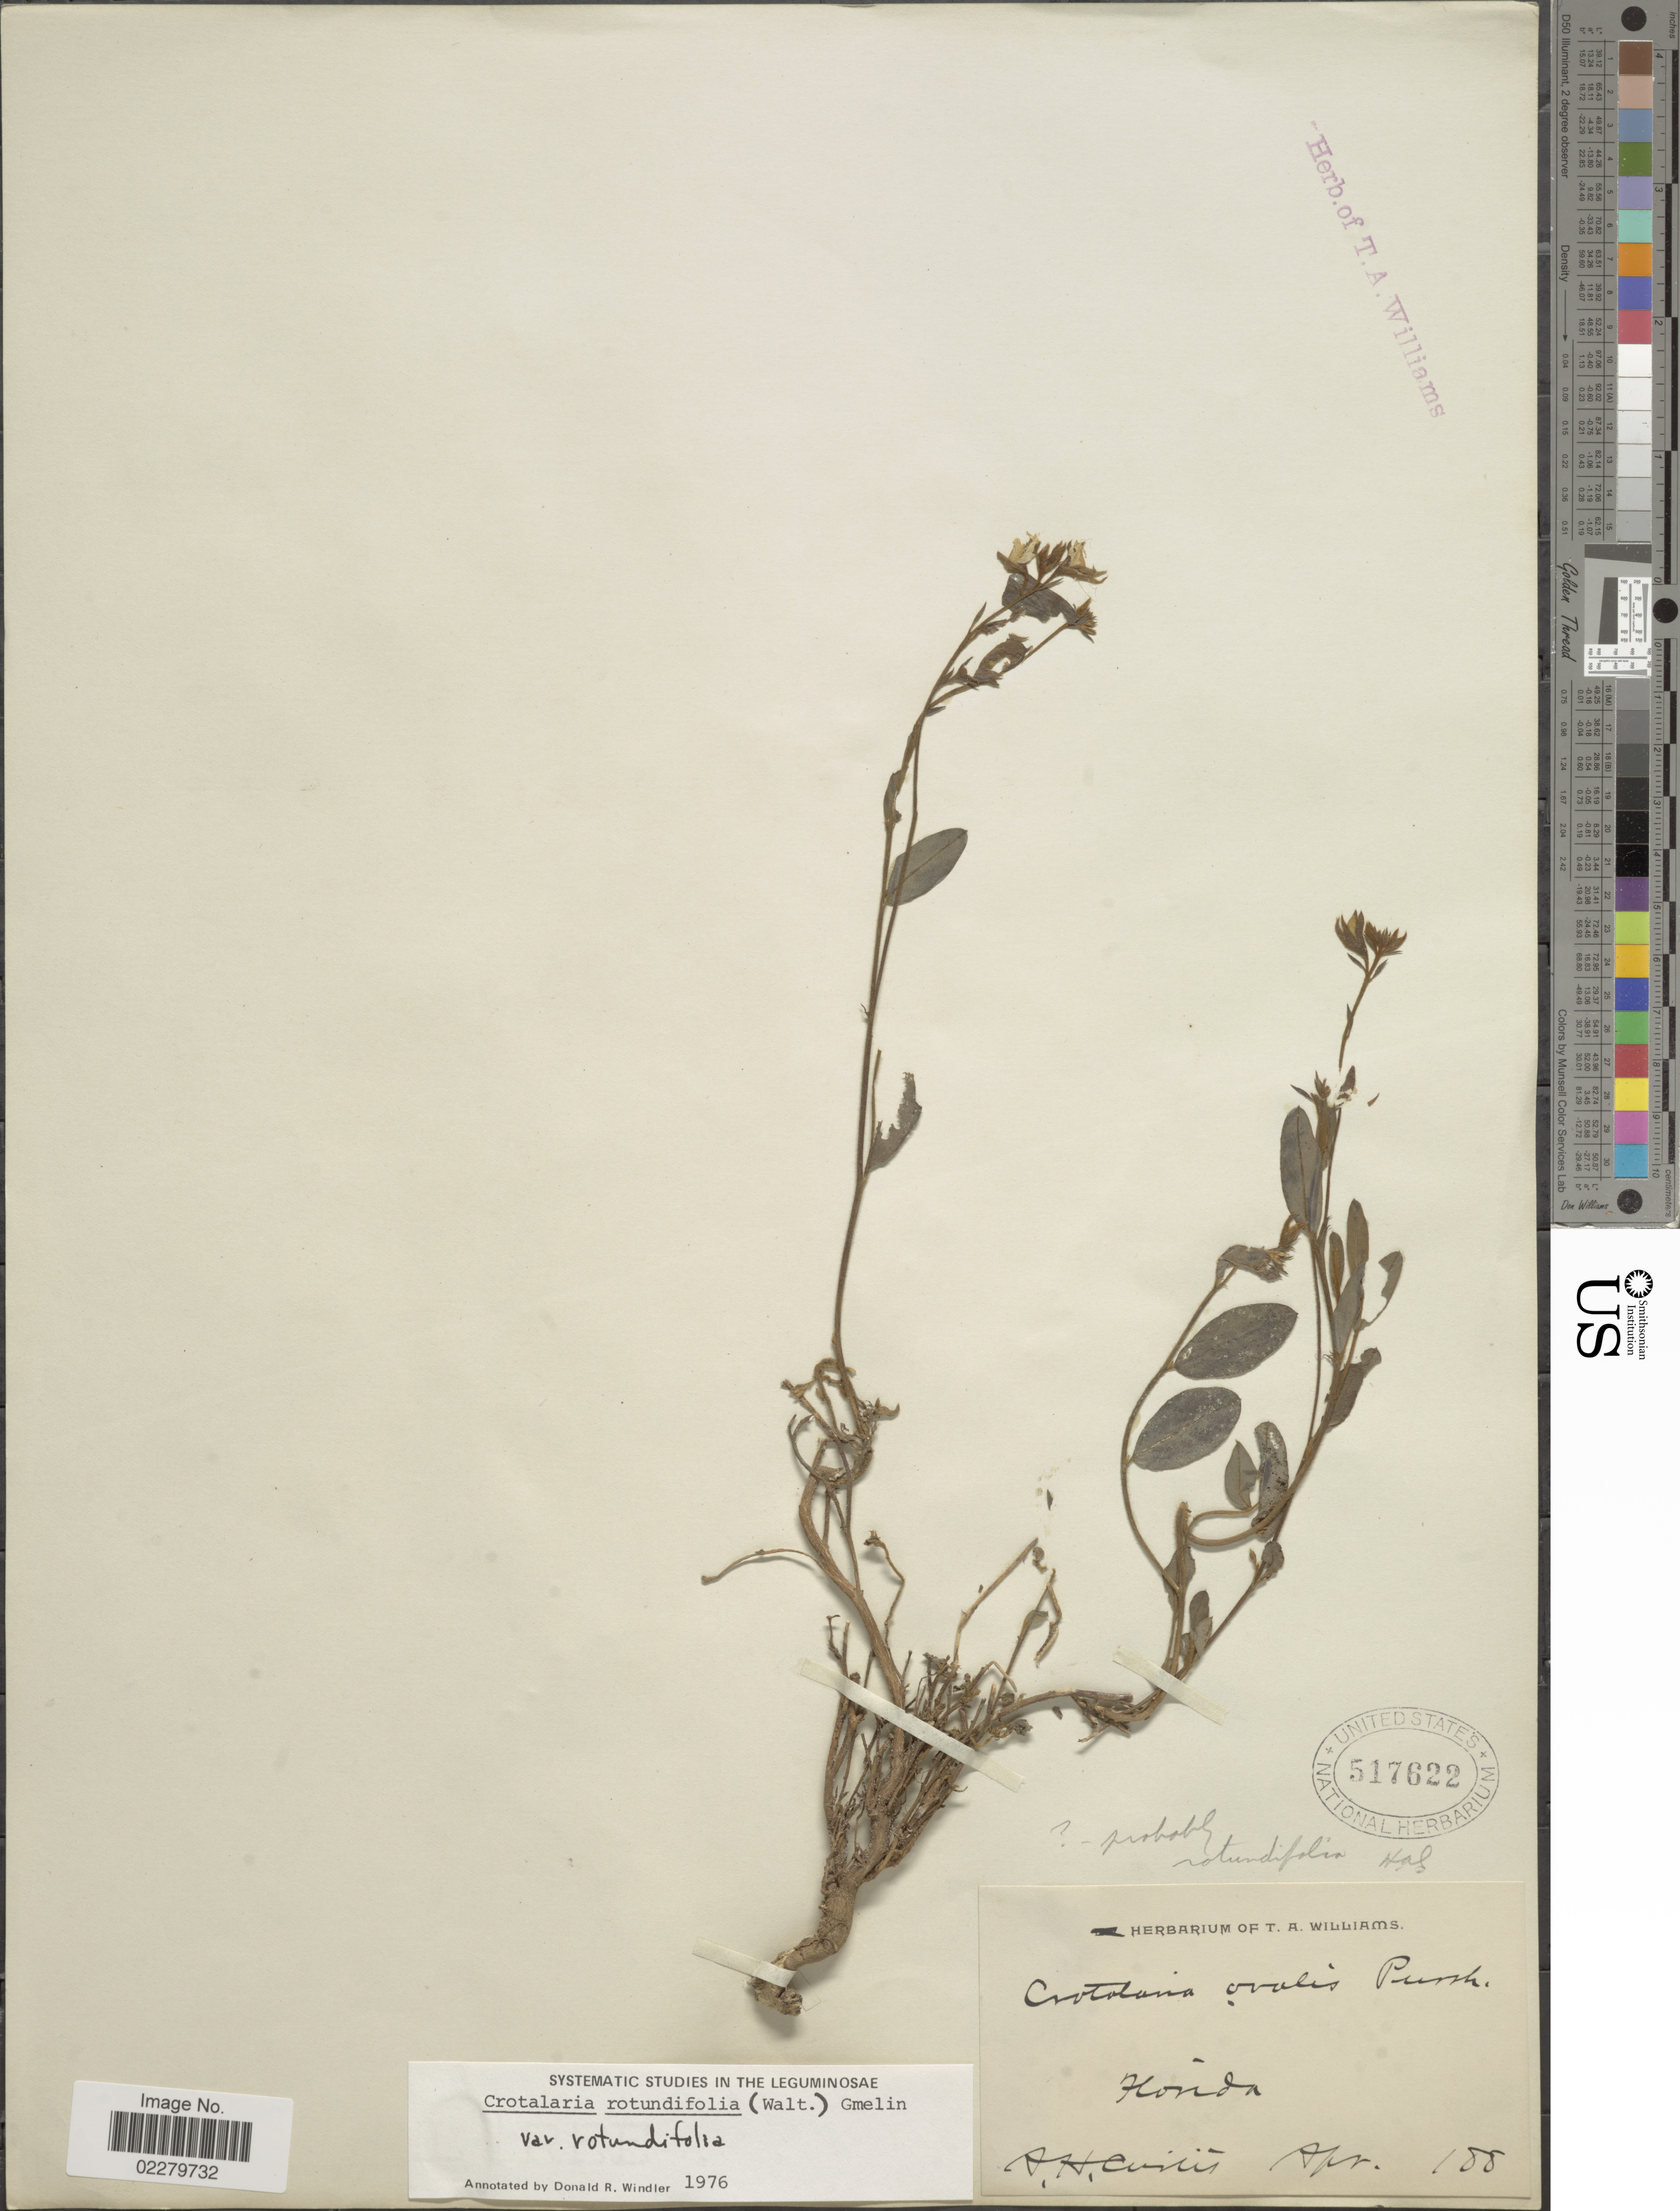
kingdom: Plantae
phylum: Tracheophyta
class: Magnoliopsida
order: Fabales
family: Fabaceae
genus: Crotalaria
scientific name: Crotalaria rotundifolia var. rotundifolia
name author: (Walter) J.F. Gmel.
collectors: A. H. Curtiss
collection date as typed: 188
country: United States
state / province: Florida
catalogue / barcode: US 517622